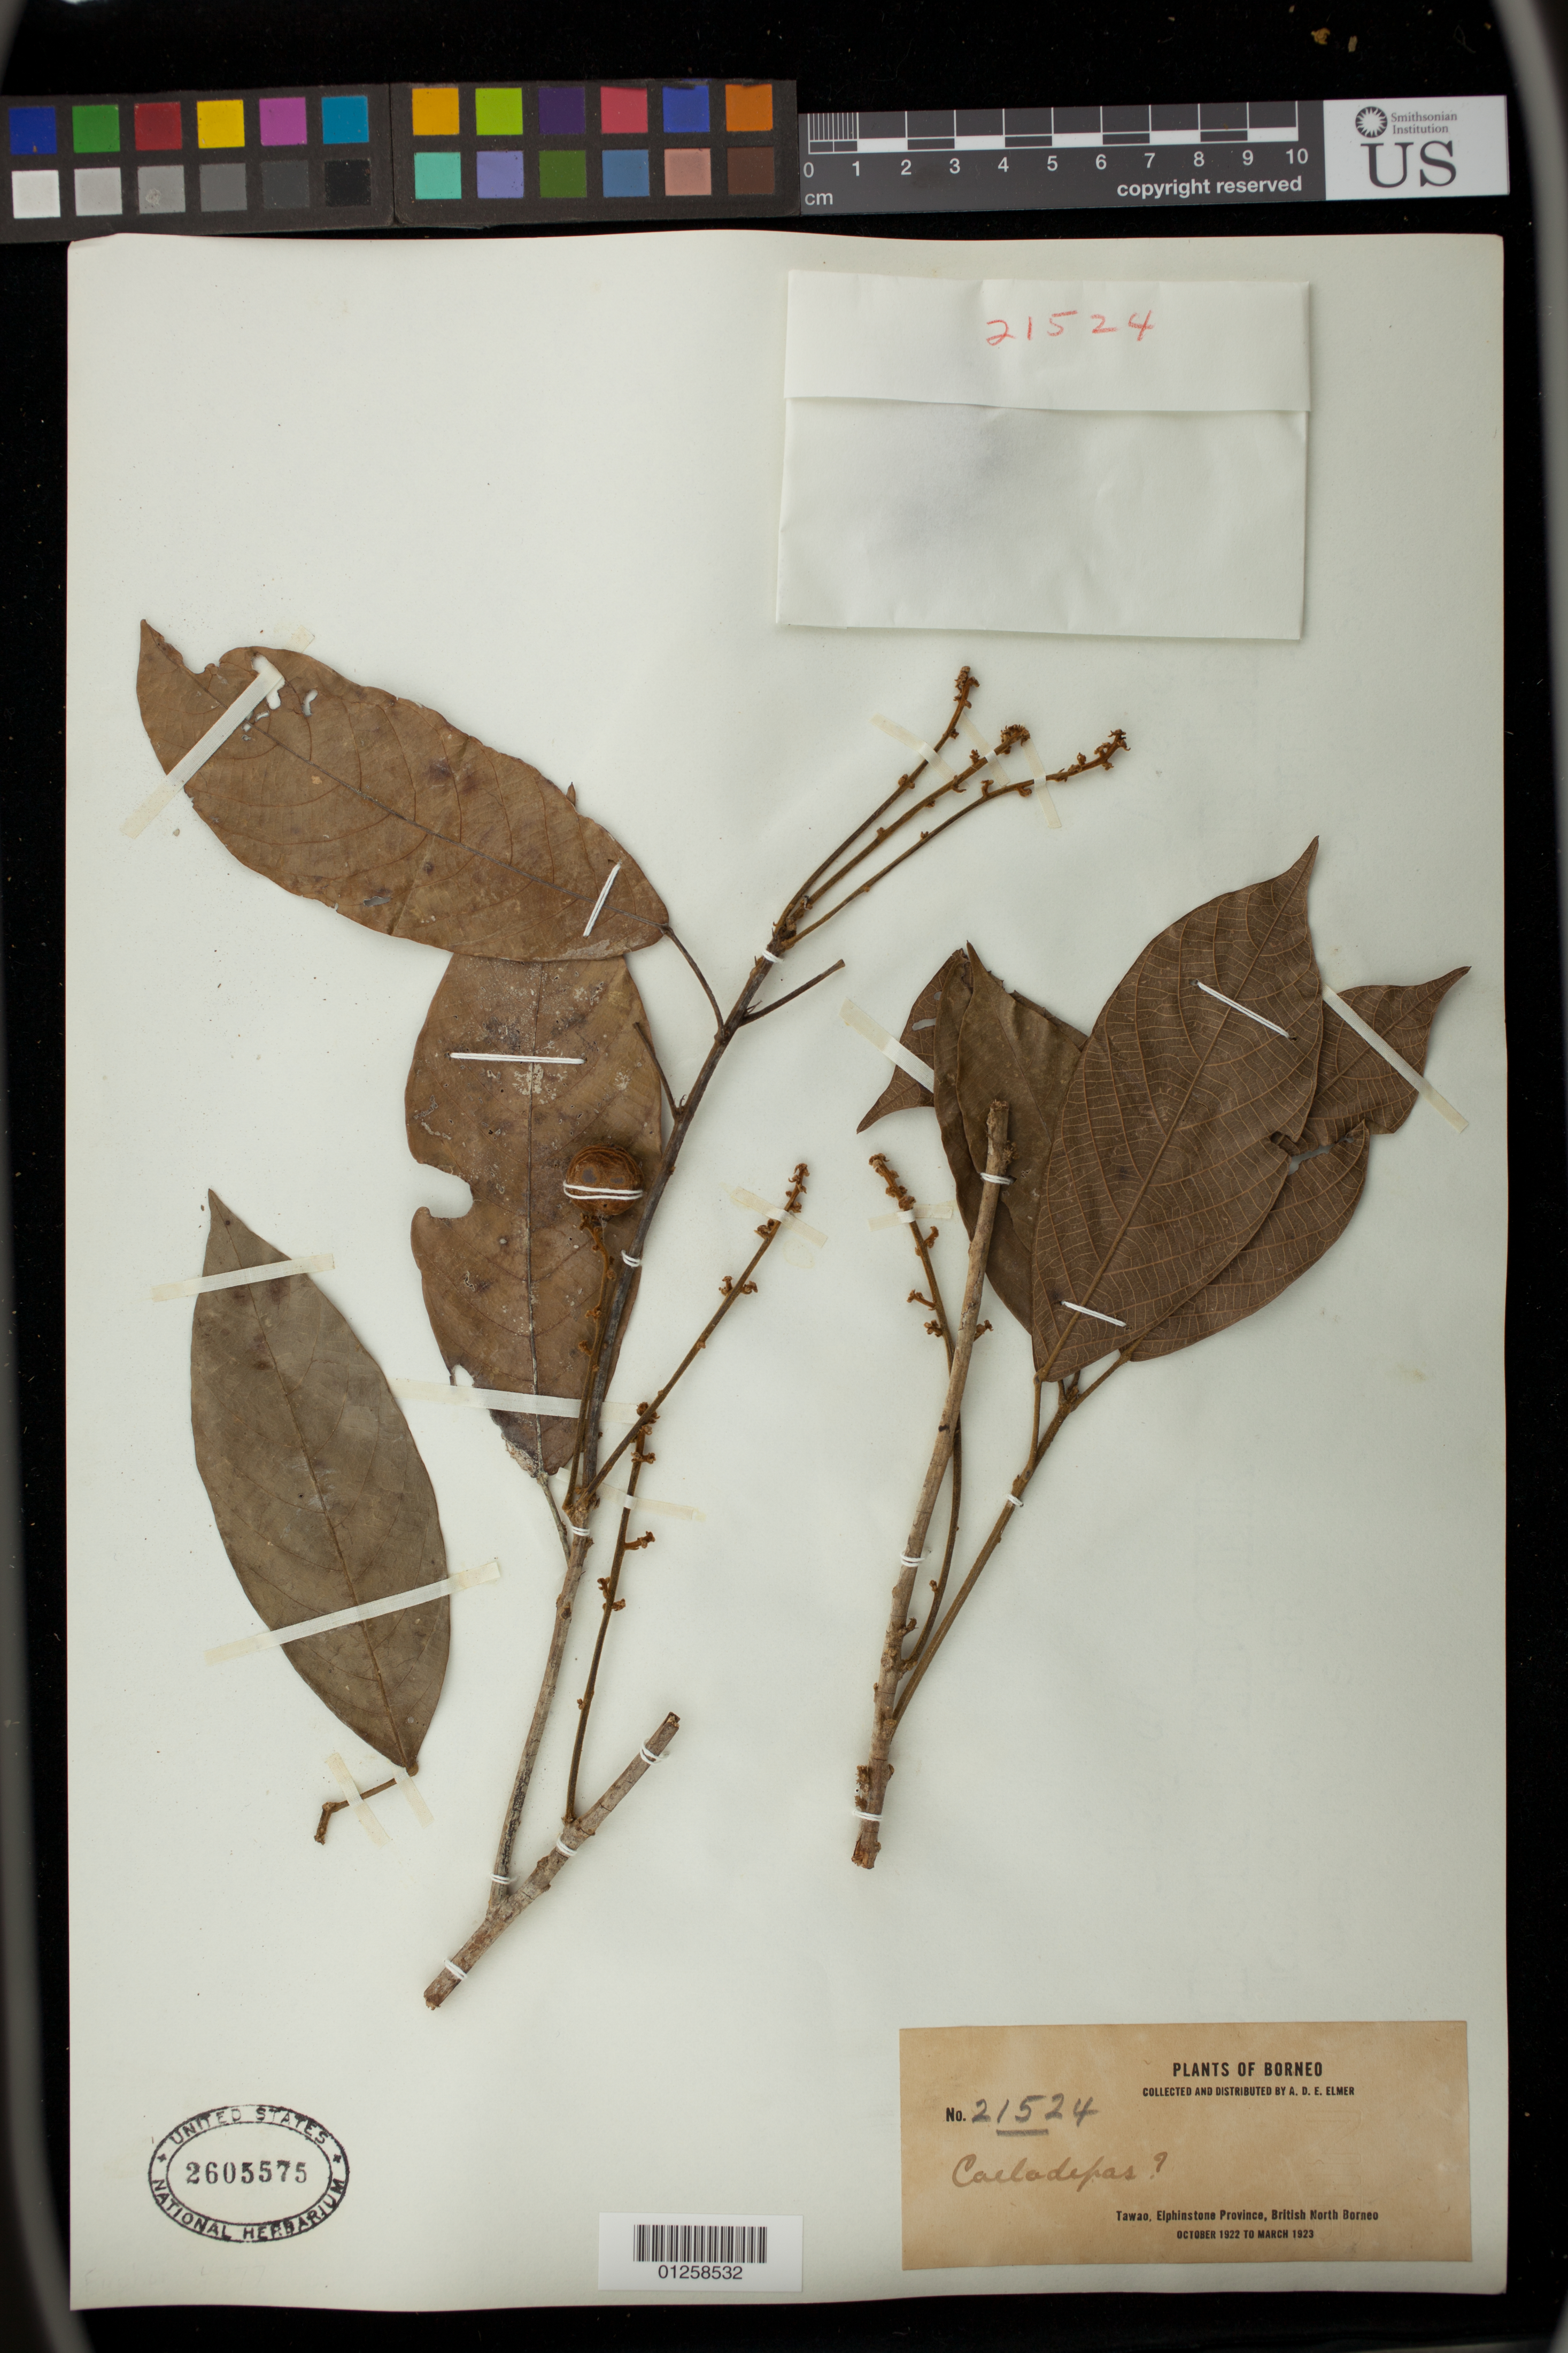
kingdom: Plantae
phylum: Tracheophyta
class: Magnoliopsida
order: Malpighiales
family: Euphorbiaceae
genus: Koilodepas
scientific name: Koilodepas sp.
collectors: A. D. E. Elmer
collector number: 21524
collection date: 1922-10-01/1923-03-01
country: Malaysia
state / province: Sabah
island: Borneo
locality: Tawao, Elphinstone Province, British North Borneo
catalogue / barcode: US 2605575